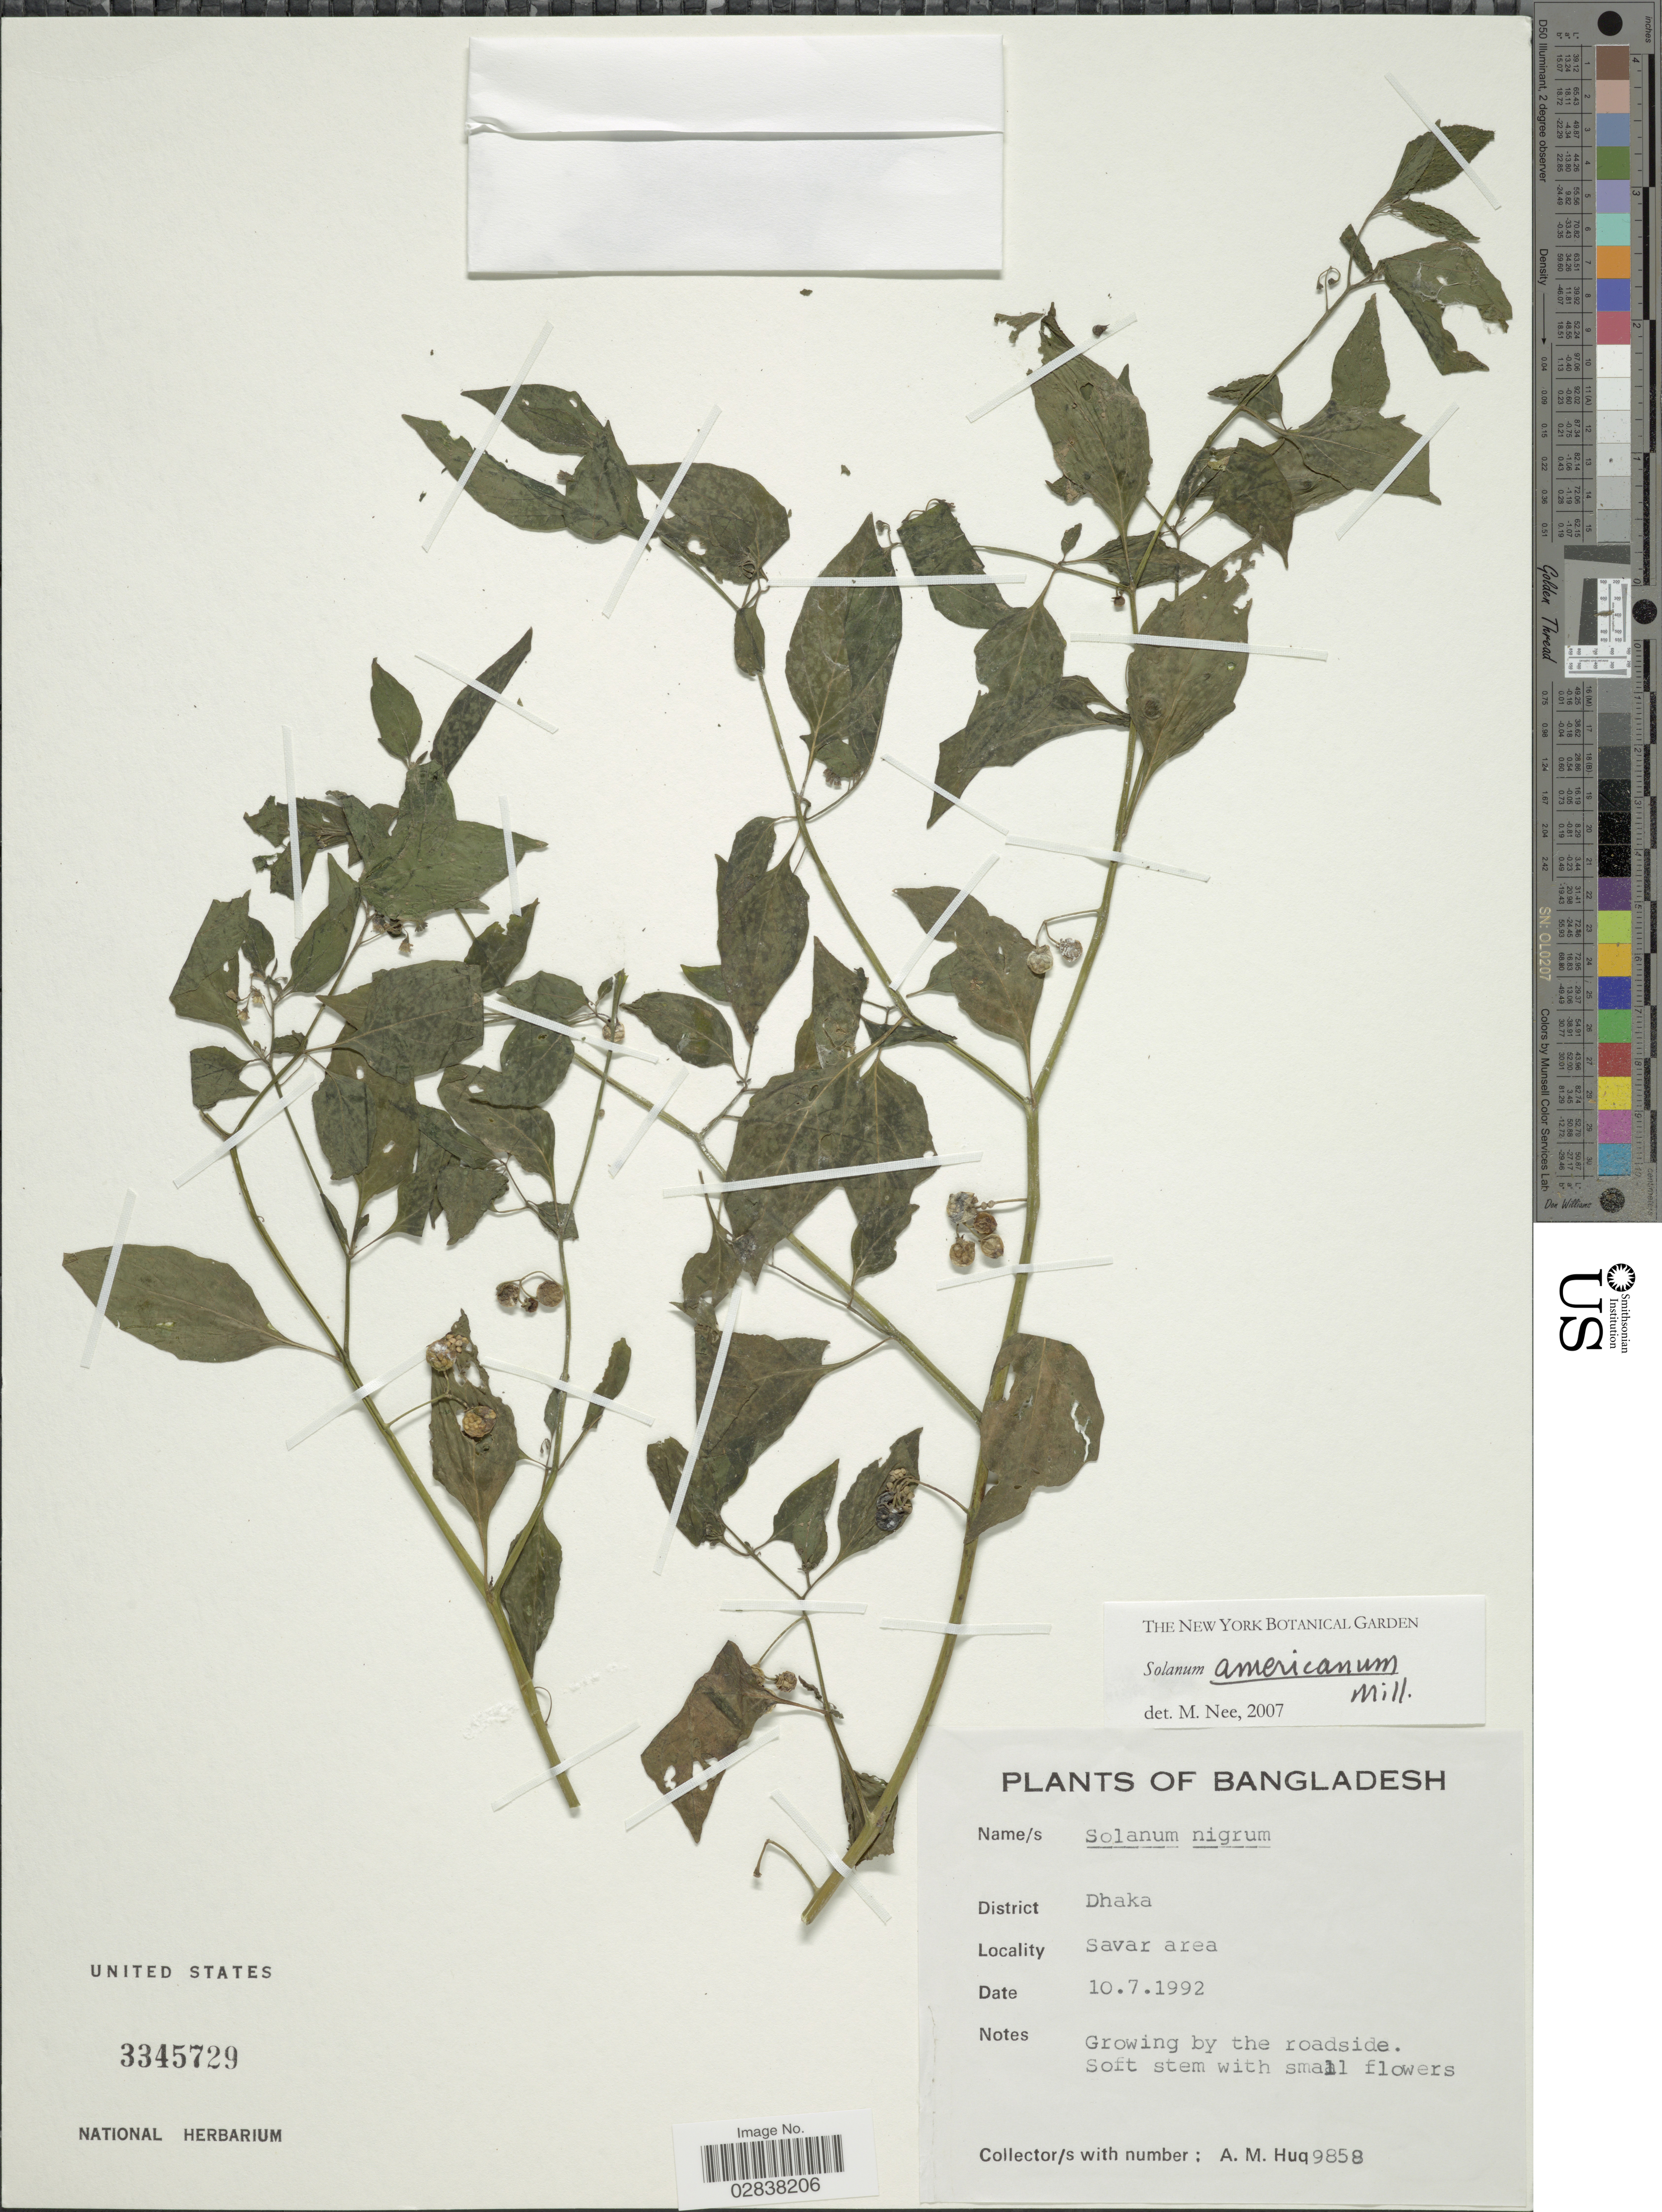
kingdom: Plantae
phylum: Tracheophyta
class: Magnoliopsida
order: Solanales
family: Solanaceae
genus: Solanum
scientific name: Solanum americanum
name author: Mill.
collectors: A. M. Huq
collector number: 9858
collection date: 1992-07-10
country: Bangladesh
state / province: Dhaka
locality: District Dhaka, Savar area.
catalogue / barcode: US 3345729